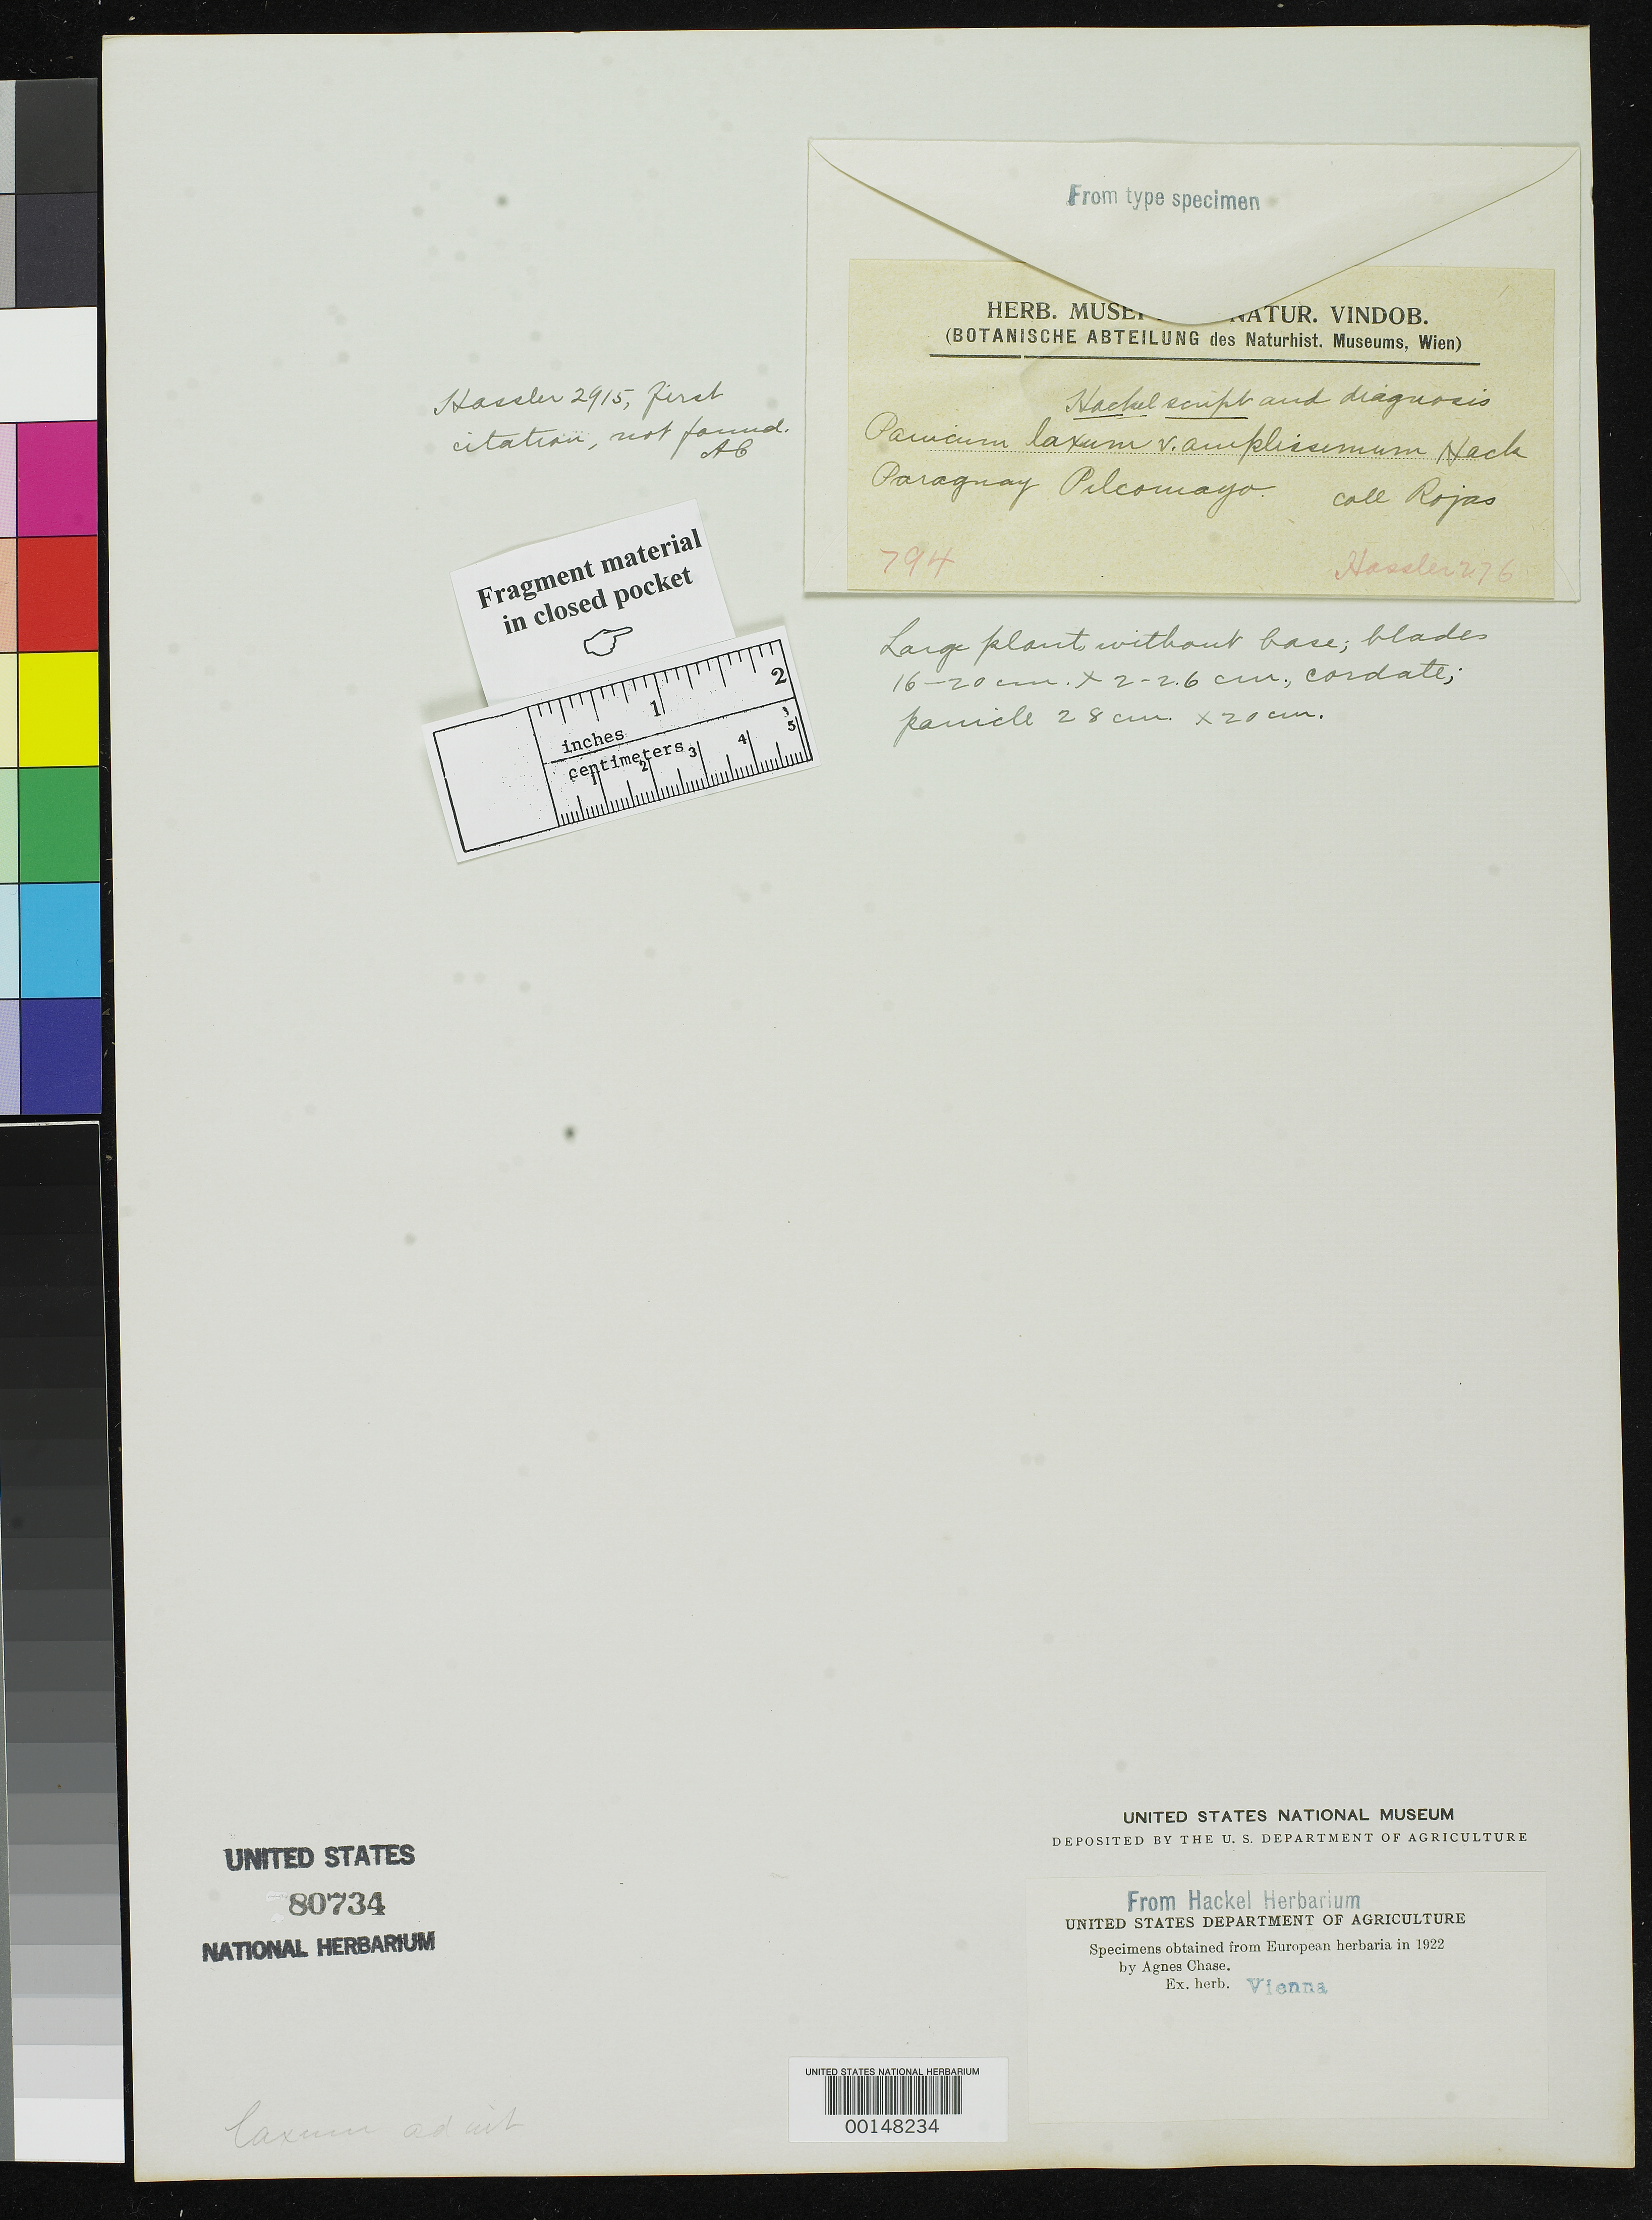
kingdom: Plantae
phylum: Tracheophyta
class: Liliopsida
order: Poales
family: Poaceae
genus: Panicum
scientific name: Panicum laxum var. amplissimum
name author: Hack.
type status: Type Fragment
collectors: T. Rojas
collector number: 276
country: Paraguay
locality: Pilcomayo River.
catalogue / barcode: US 80734